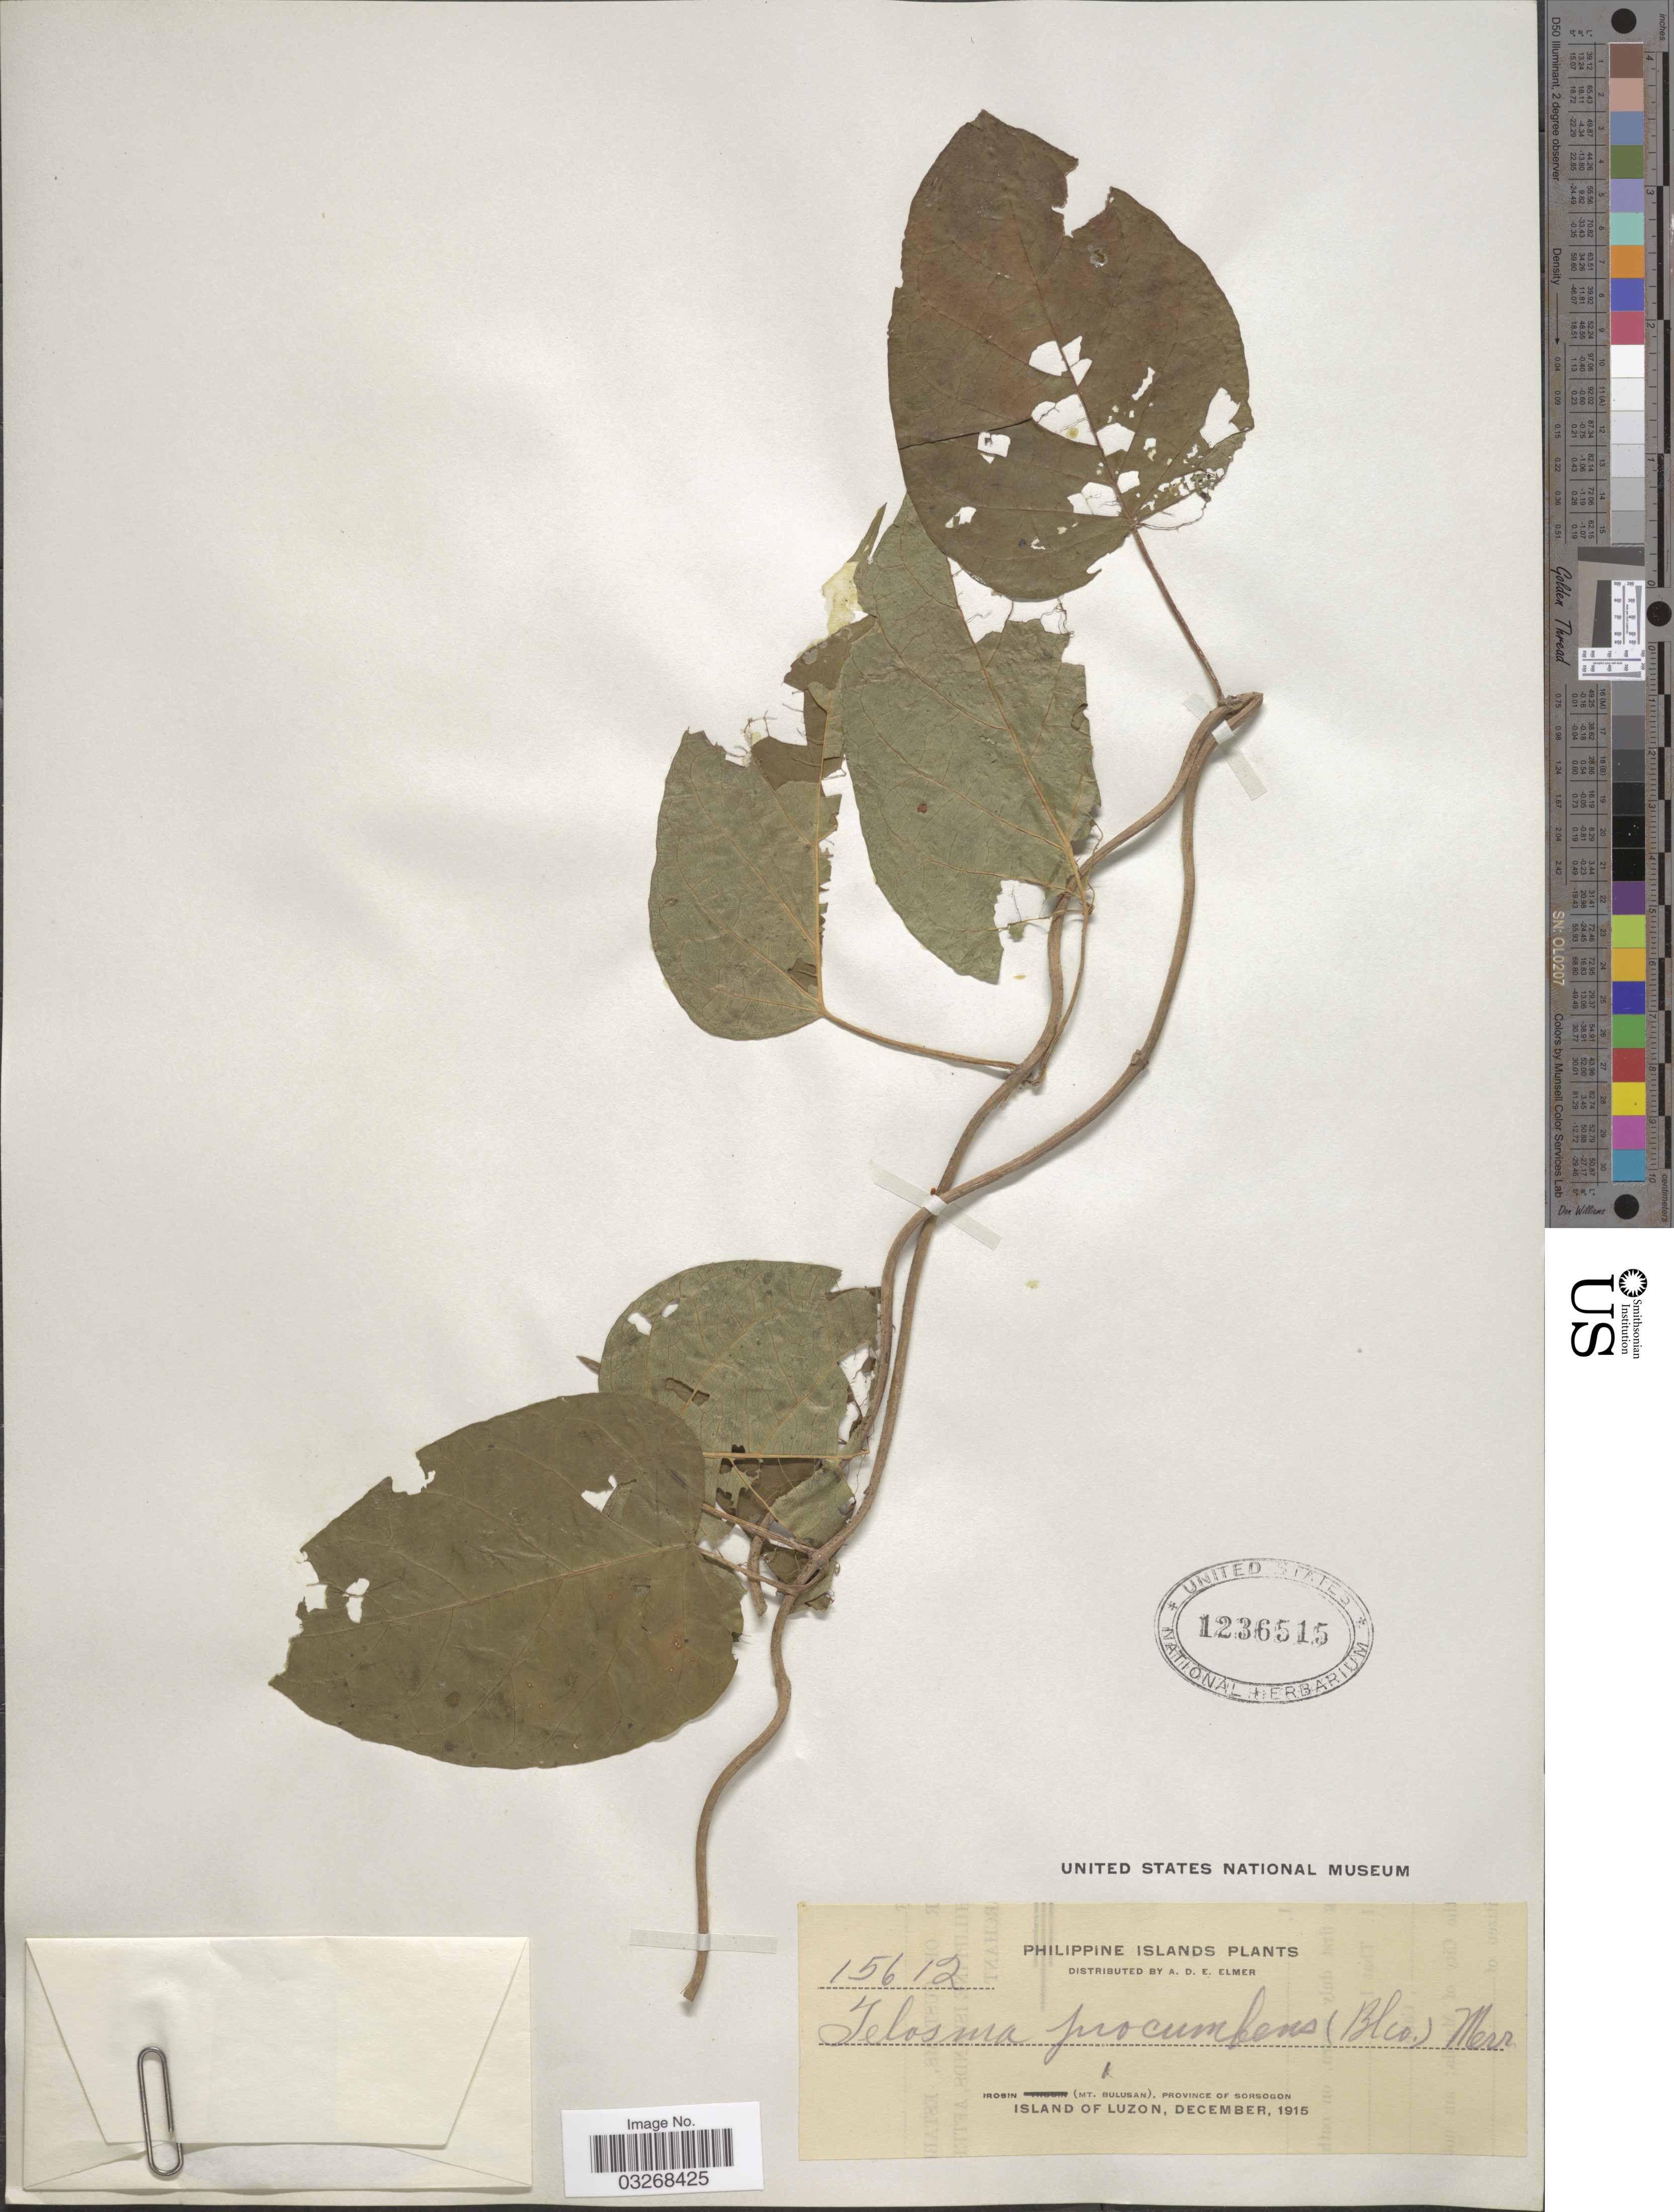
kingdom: Plantae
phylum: Tracheophyta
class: Magnoliopsida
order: Gentianales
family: Apocynaceae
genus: Telosma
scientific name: Telosma procumbens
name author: (Blanco) Merr.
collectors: A. D. E. Elmer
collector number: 15612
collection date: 1915-12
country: Philippines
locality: Irosin (Mt. Bulusan, Province of Sorsogon. Island of Luzon.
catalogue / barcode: US 1236515